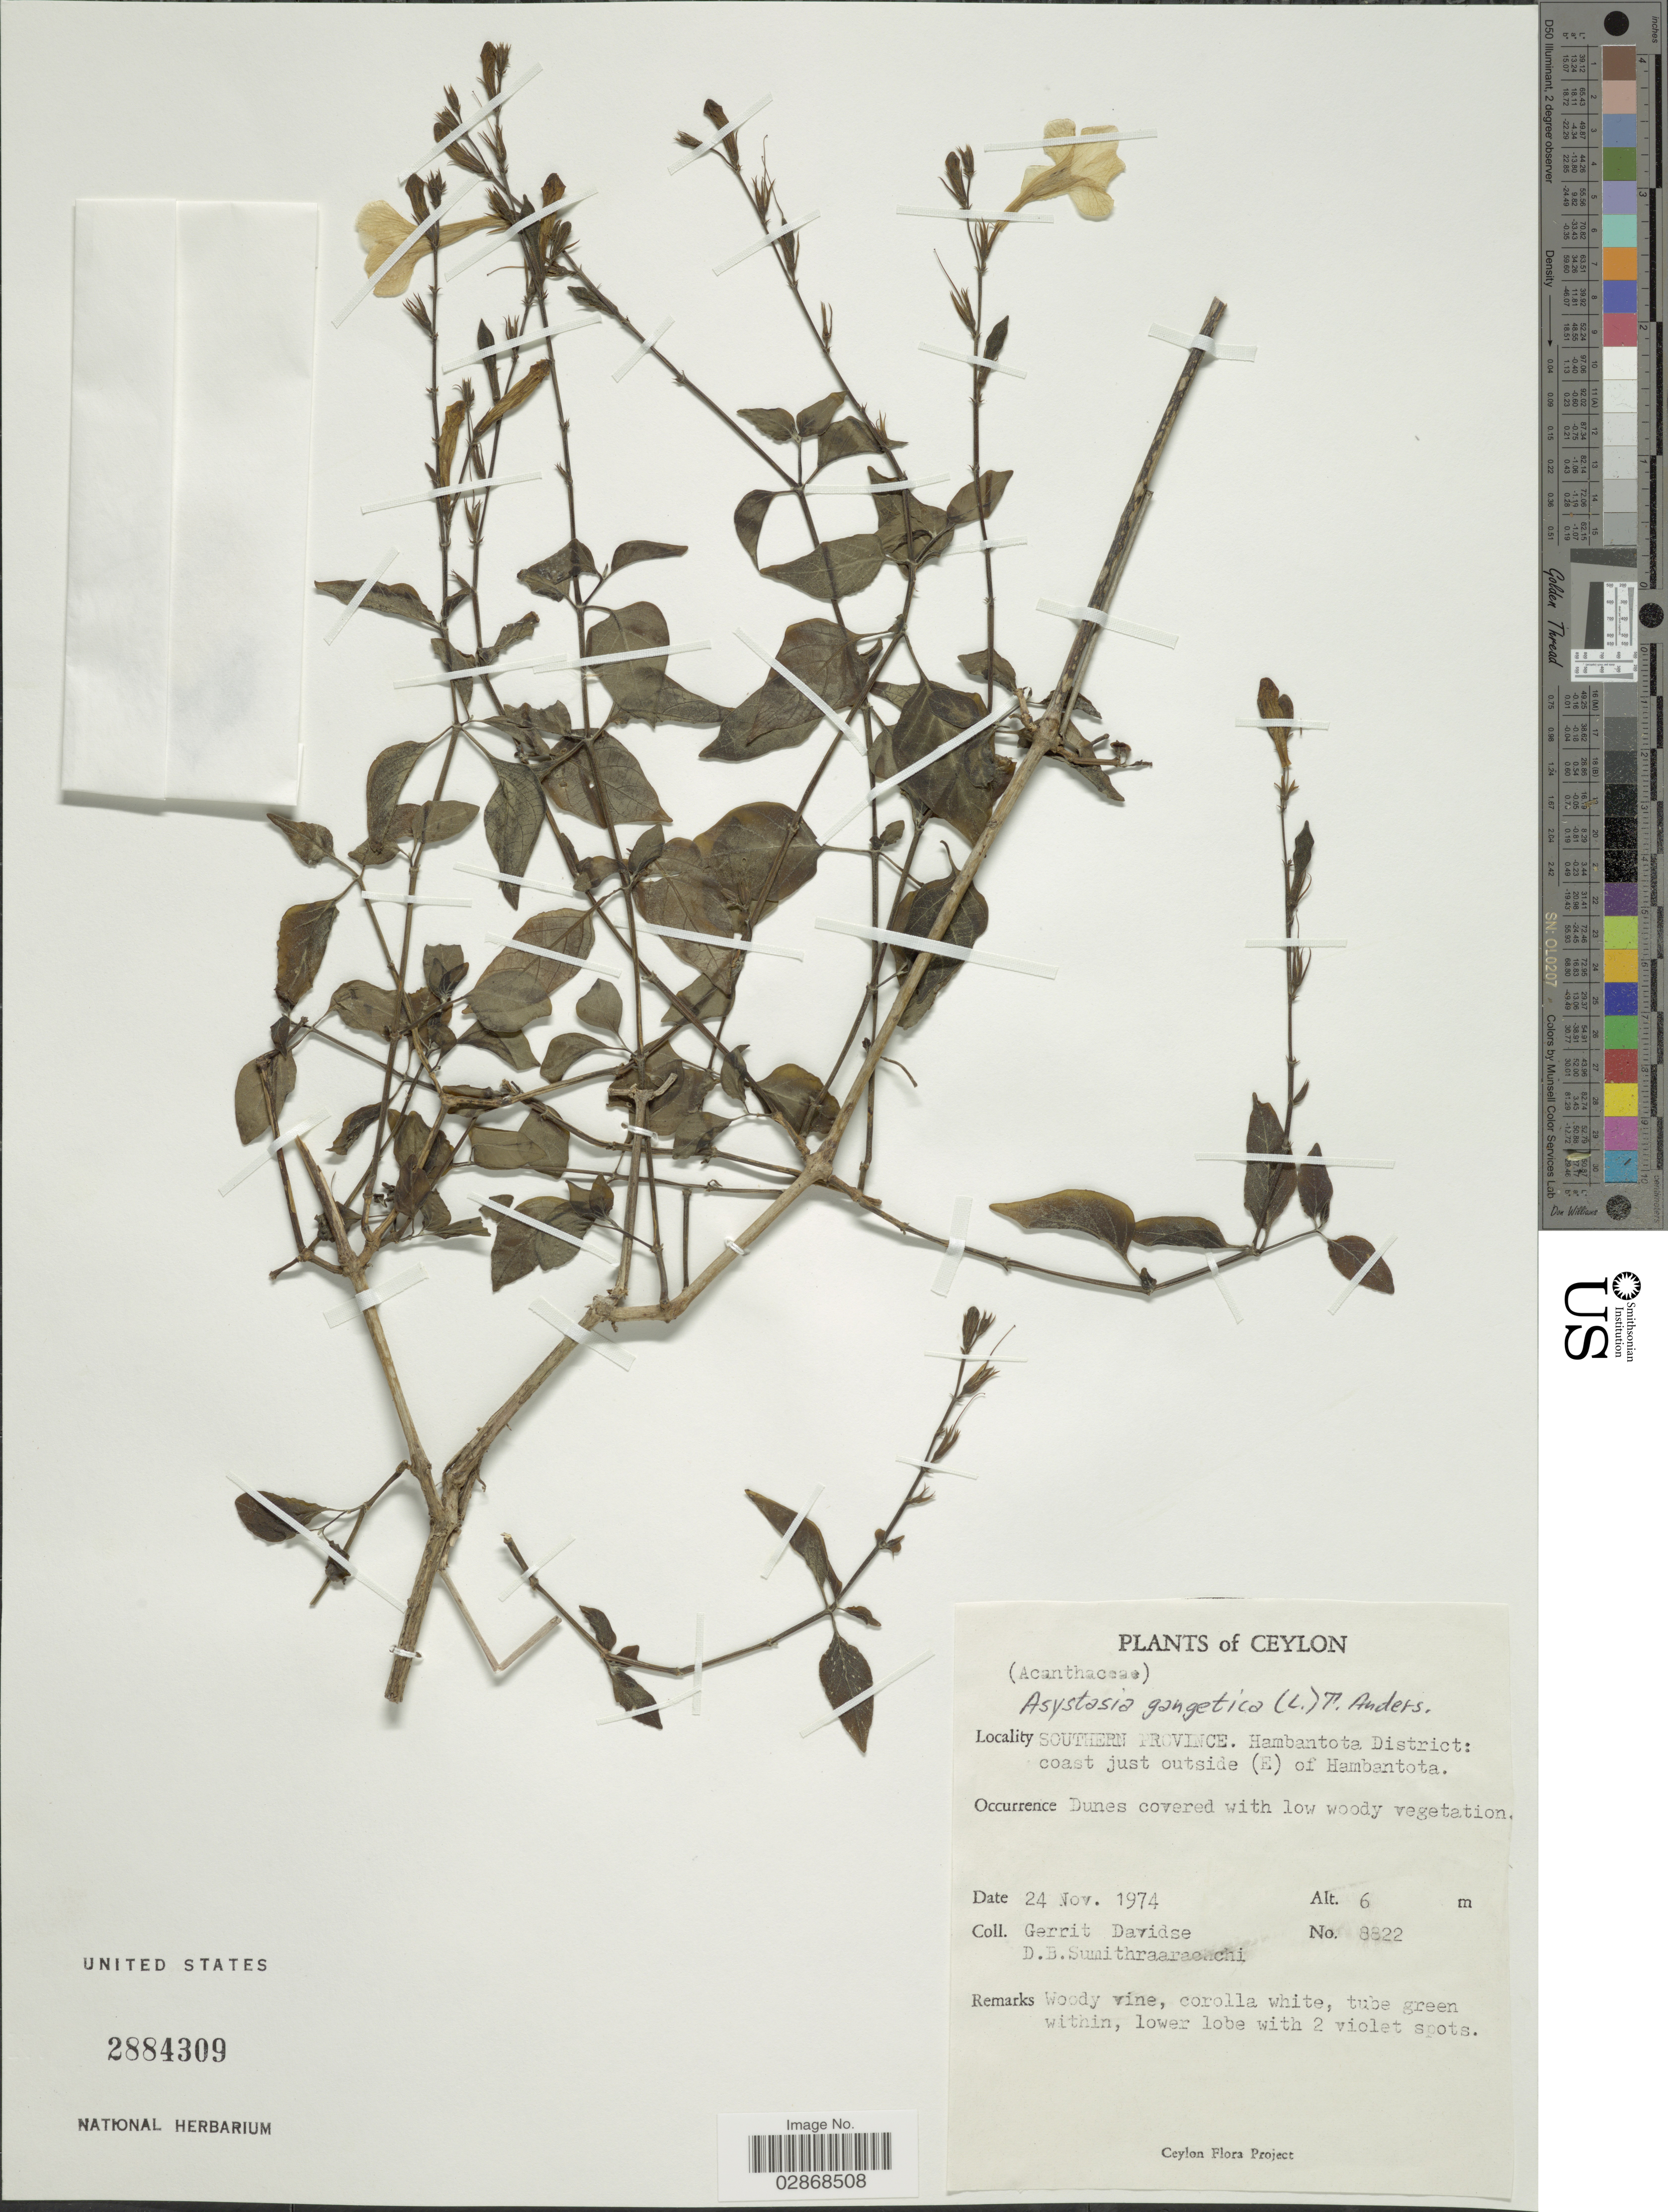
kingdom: Plantae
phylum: Tracheophyta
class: Magnoliopsida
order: Lamiales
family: Acanthaceae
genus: Asystasia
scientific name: Asystasia gangetica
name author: (L.) T. Anderson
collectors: G. Davidse & D. B. Sumithraarachchi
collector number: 8822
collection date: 1974-11-24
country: Sri Lanka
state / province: Southern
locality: Ceylon. Hambantota District: coast just outside (E) of Hambantota.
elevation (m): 6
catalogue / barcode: US 2884309